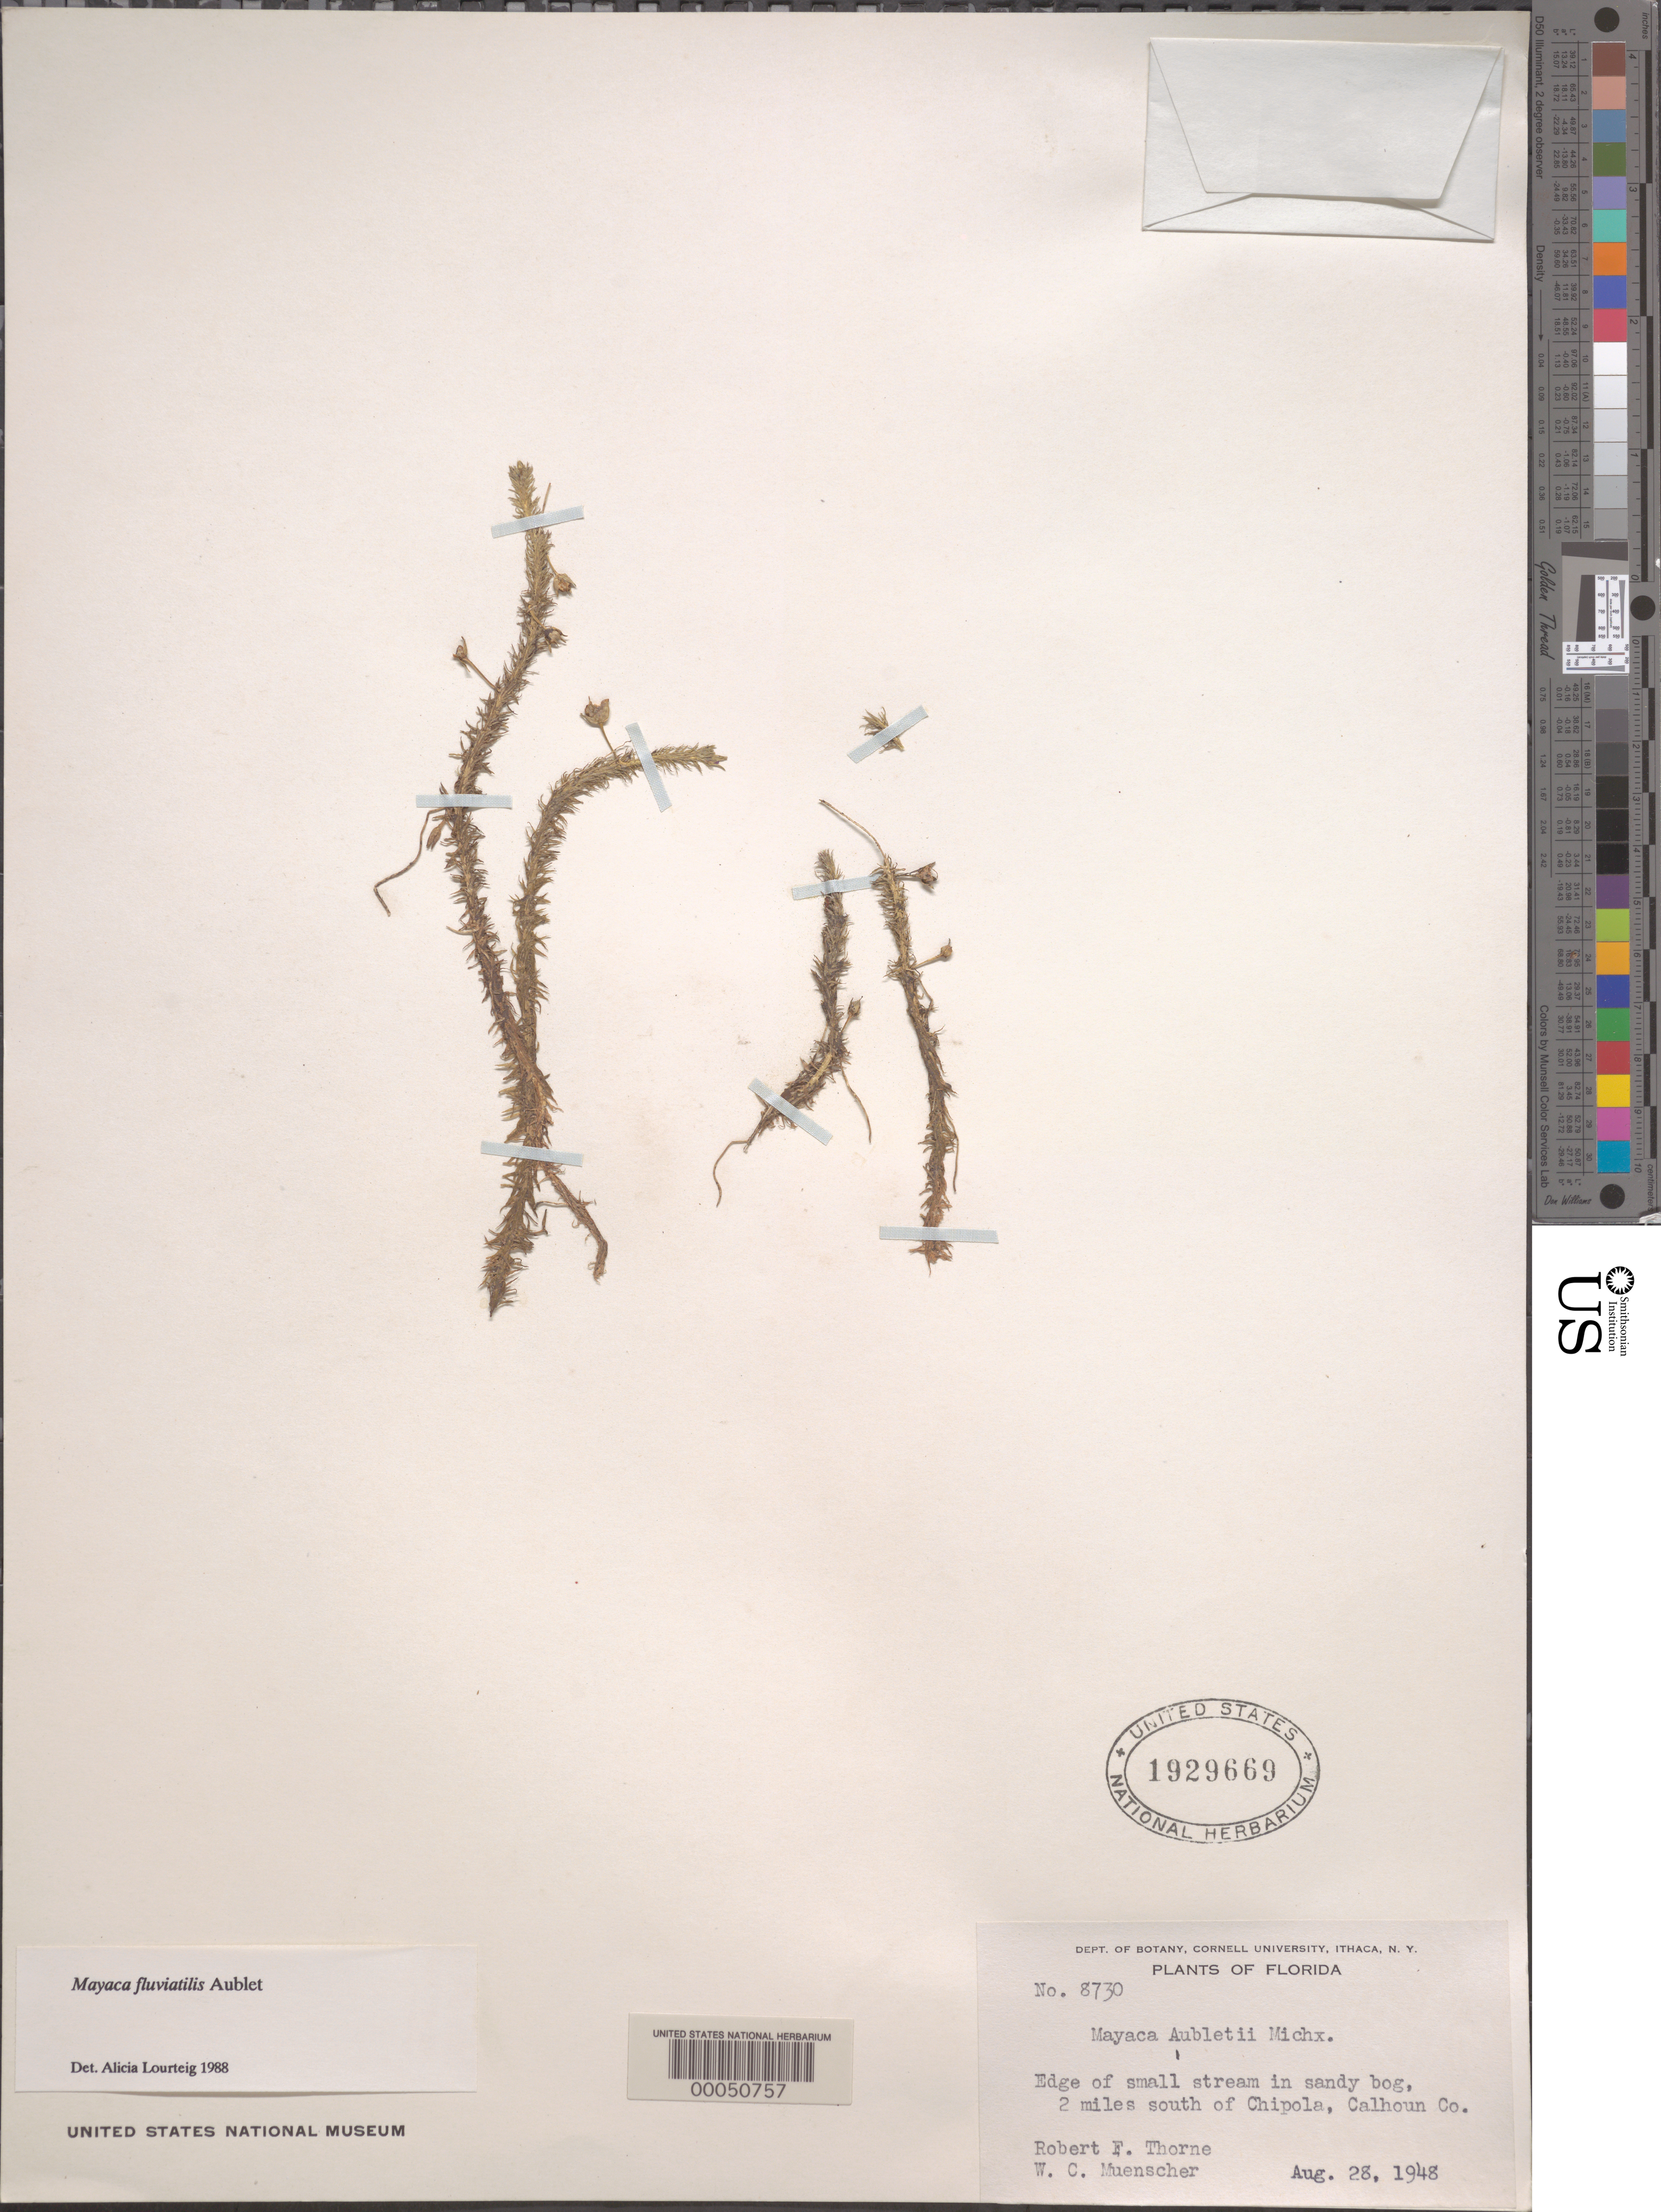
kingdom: Plantae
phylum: Tracheophyta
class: Liliopsida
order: Poales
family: Mayacaceae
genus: Mayaca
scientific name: Mayaca fluviatilis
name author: Aubl.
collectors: R. F. Thorne & W. Muenscher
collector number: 8730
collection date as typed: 28 Aug 1948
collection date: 1948-08-28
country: United States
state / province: Florida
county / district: Calhoun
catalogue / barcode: US 1929669